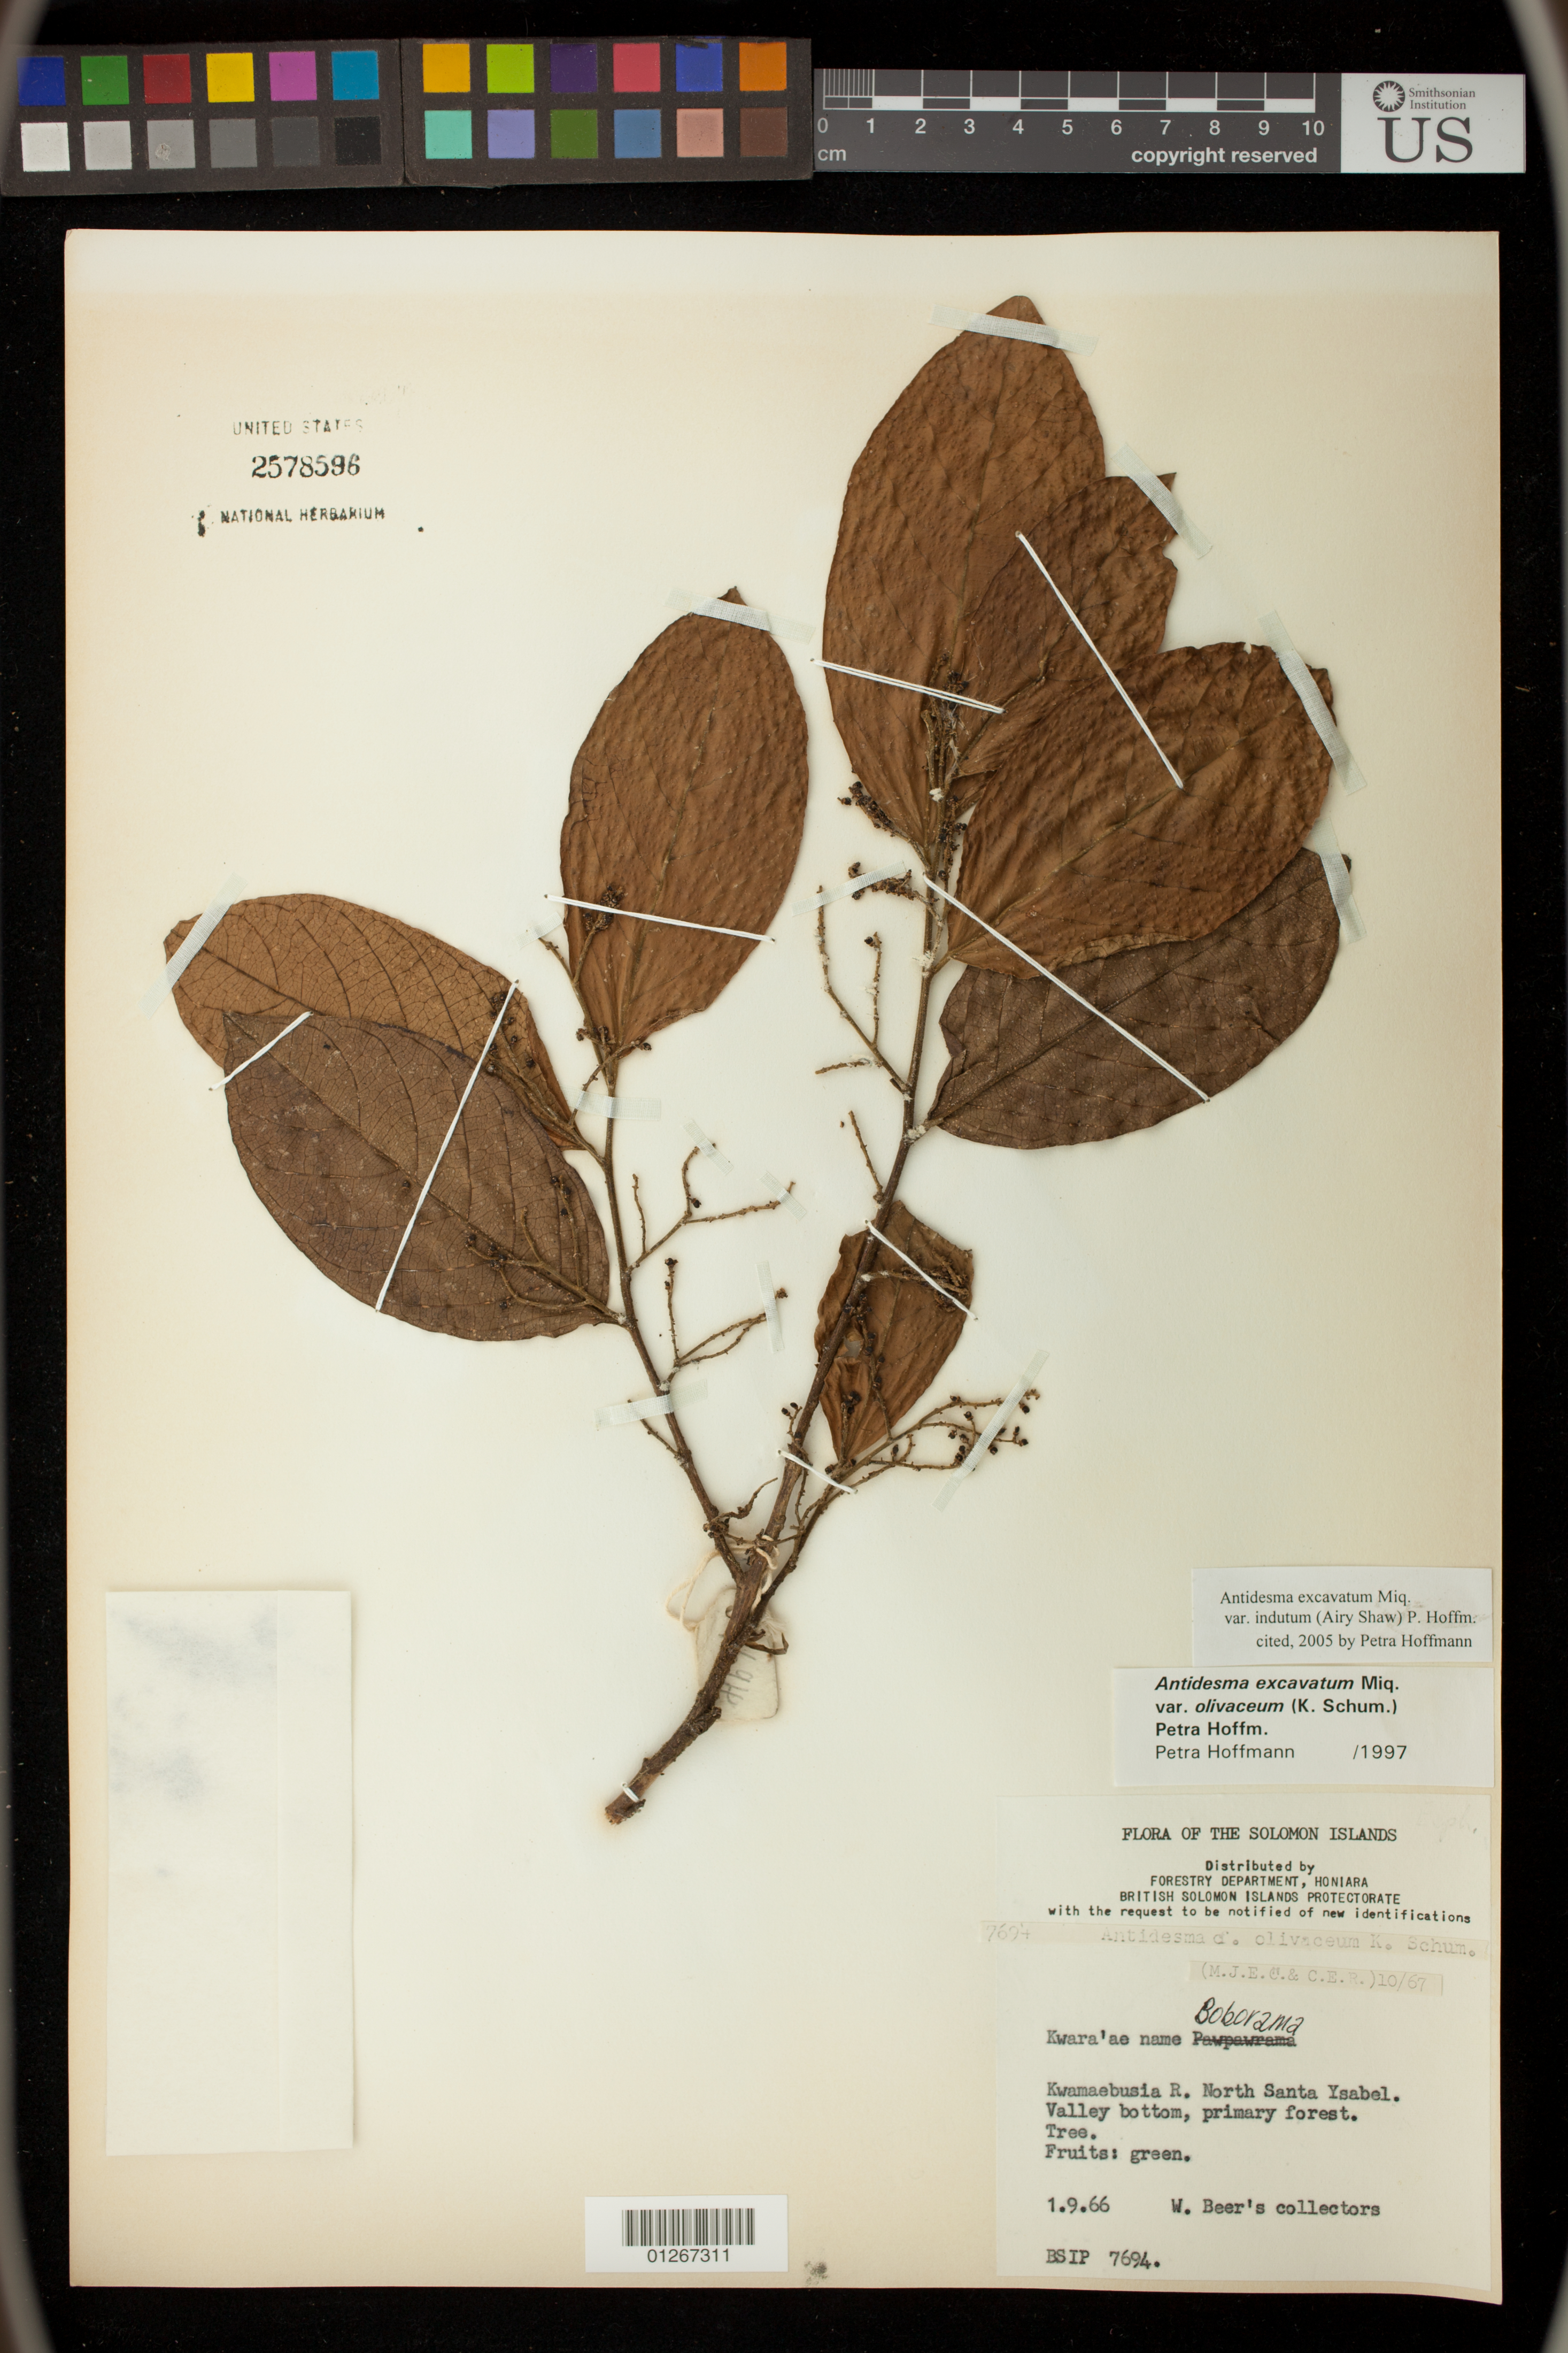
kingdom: Plantae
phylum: Tracheophyta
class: Magnoliopsida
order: Malpighiales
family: Phyllanthaceae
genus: Antidesma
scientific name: Antidesma excavatum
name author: Miq.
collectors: W. Beer's Collectors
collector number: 7694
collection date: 1966-01-09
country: Solomon Islands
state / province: Honiara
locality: Kwamaebusia R.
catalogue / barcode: US 2578596